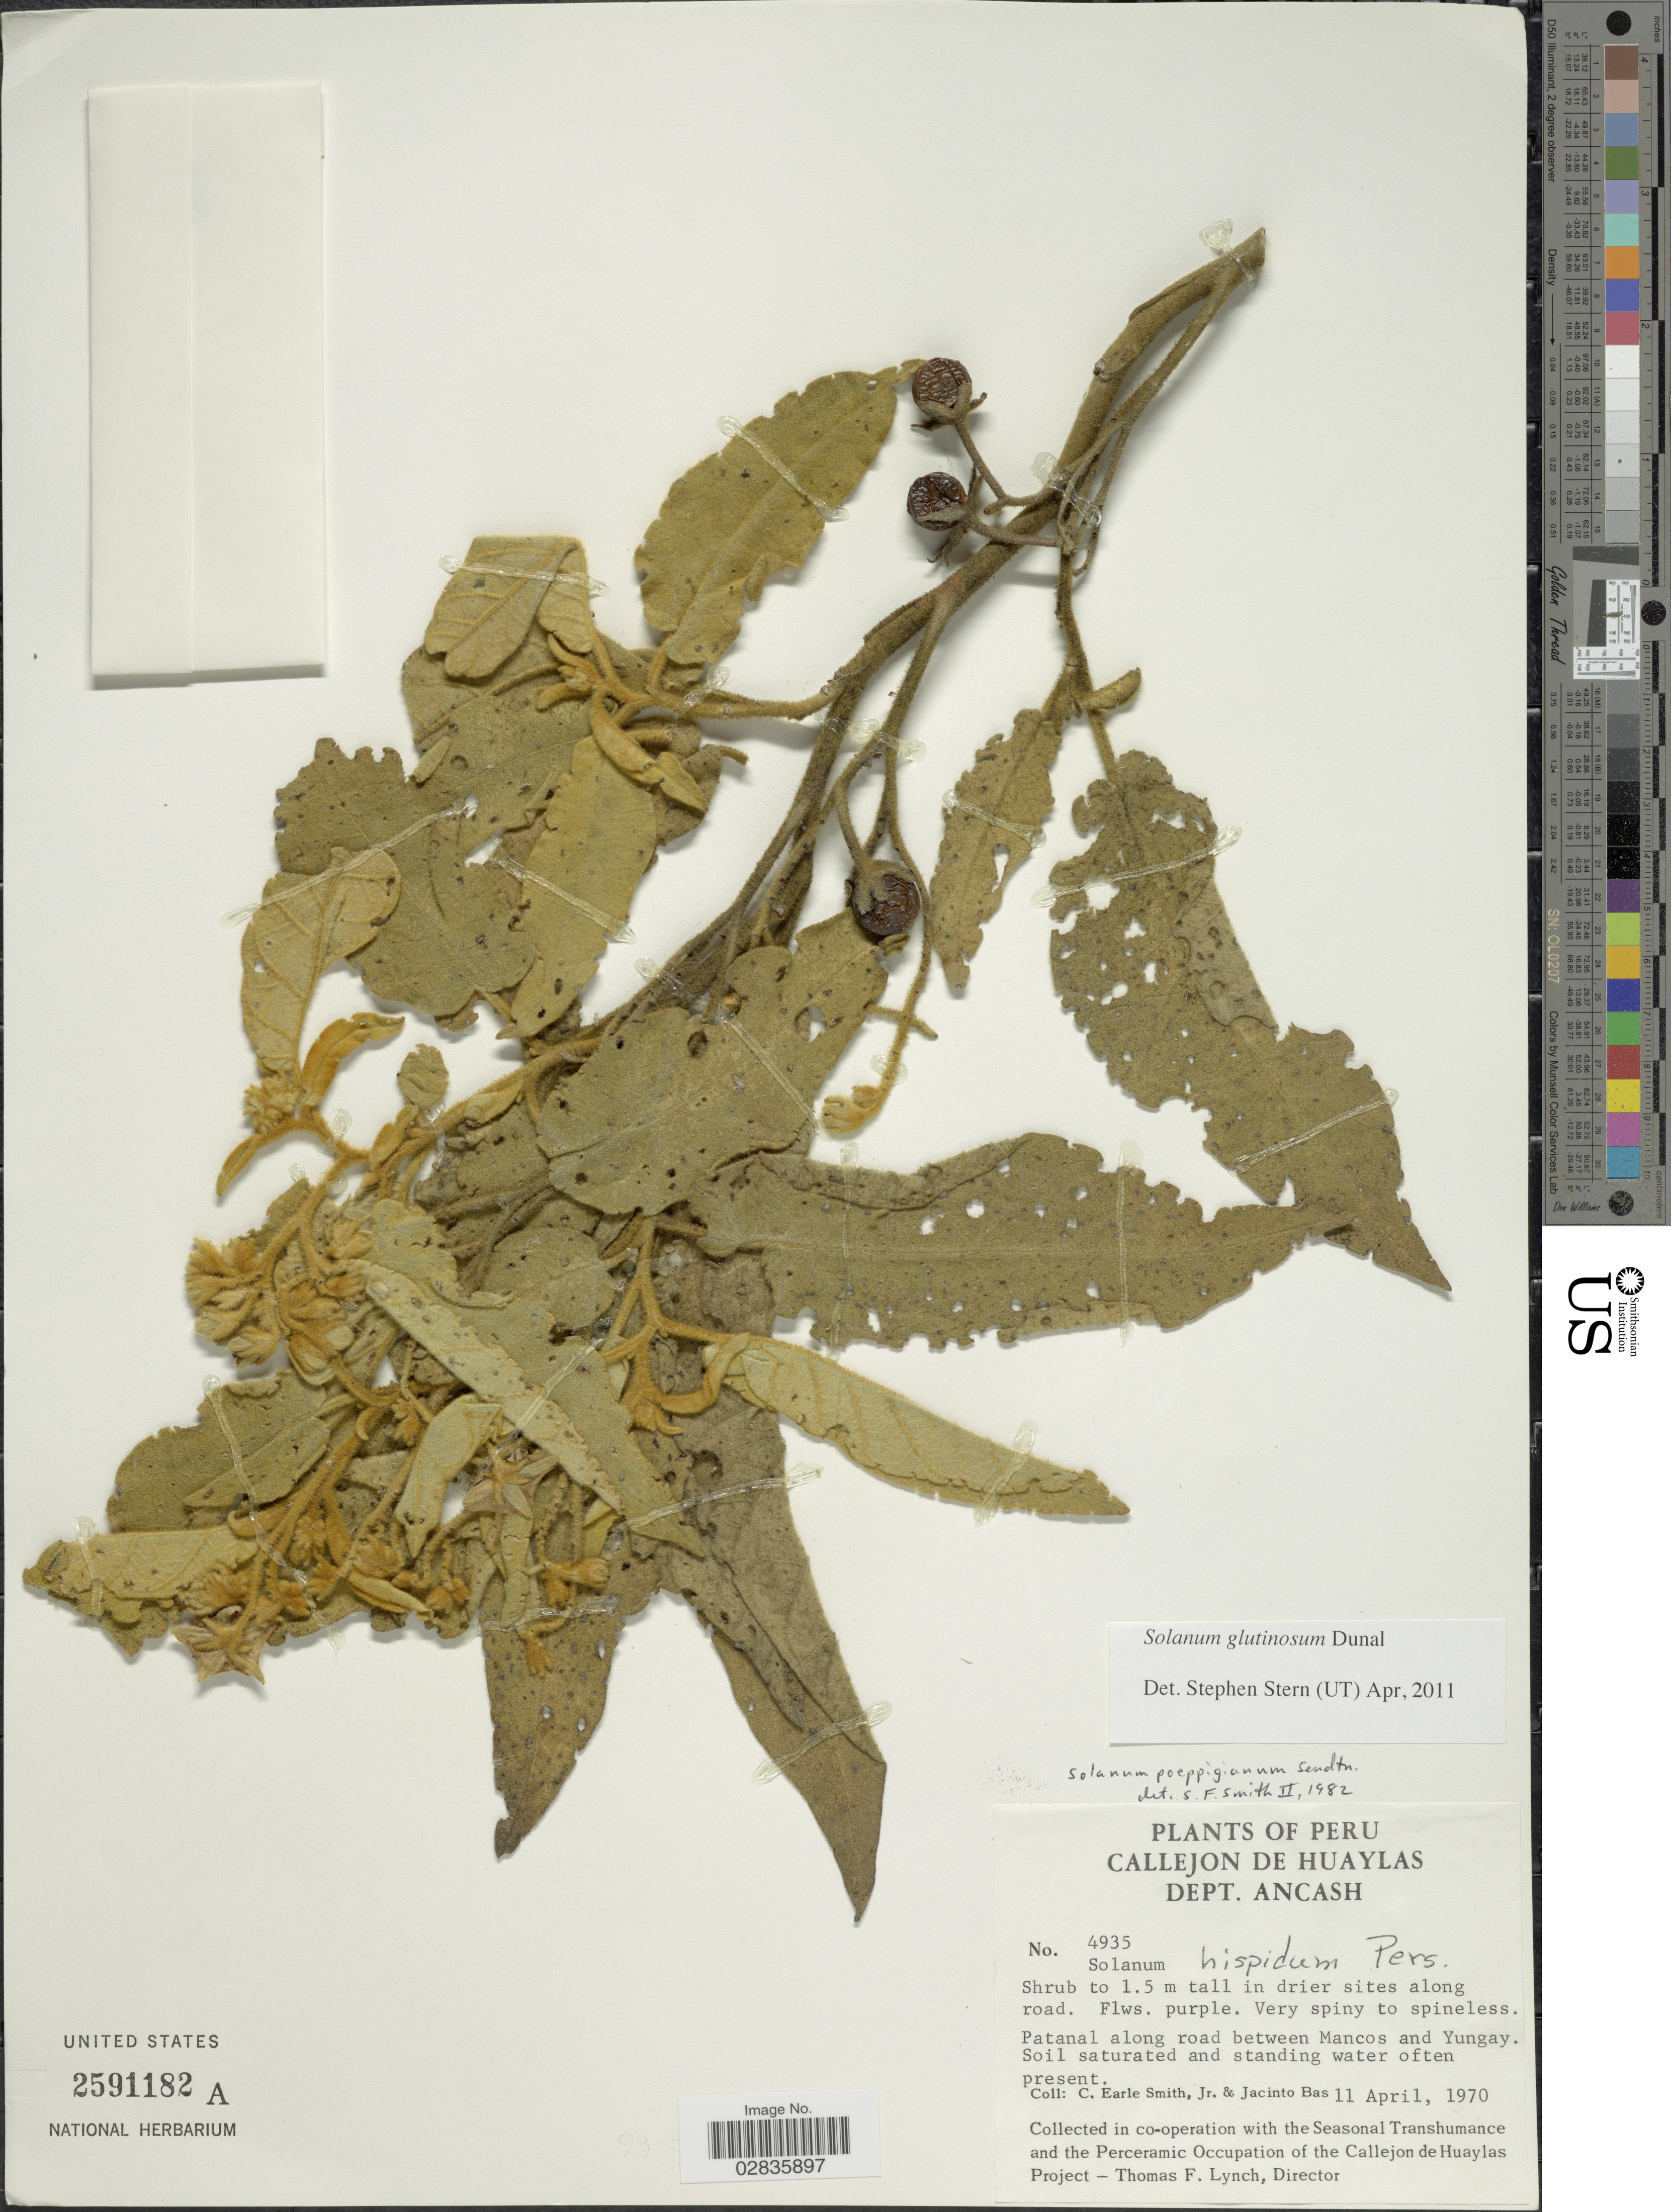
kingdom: Plantae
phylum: Tracheophyta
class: Magnoliopsida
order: Solanales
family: Solanaceae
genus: Solanum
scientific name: Solanum glutinosum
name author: Dunal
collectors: C. E. Smith Jr. & J. Bas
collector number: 4935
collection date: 1970-04-11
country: Peru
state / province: Ancash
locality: Callejon de Huaylas. Dept. Ancash. Patanal along road between Mancos and Yungay.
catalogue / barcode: US 2591182A